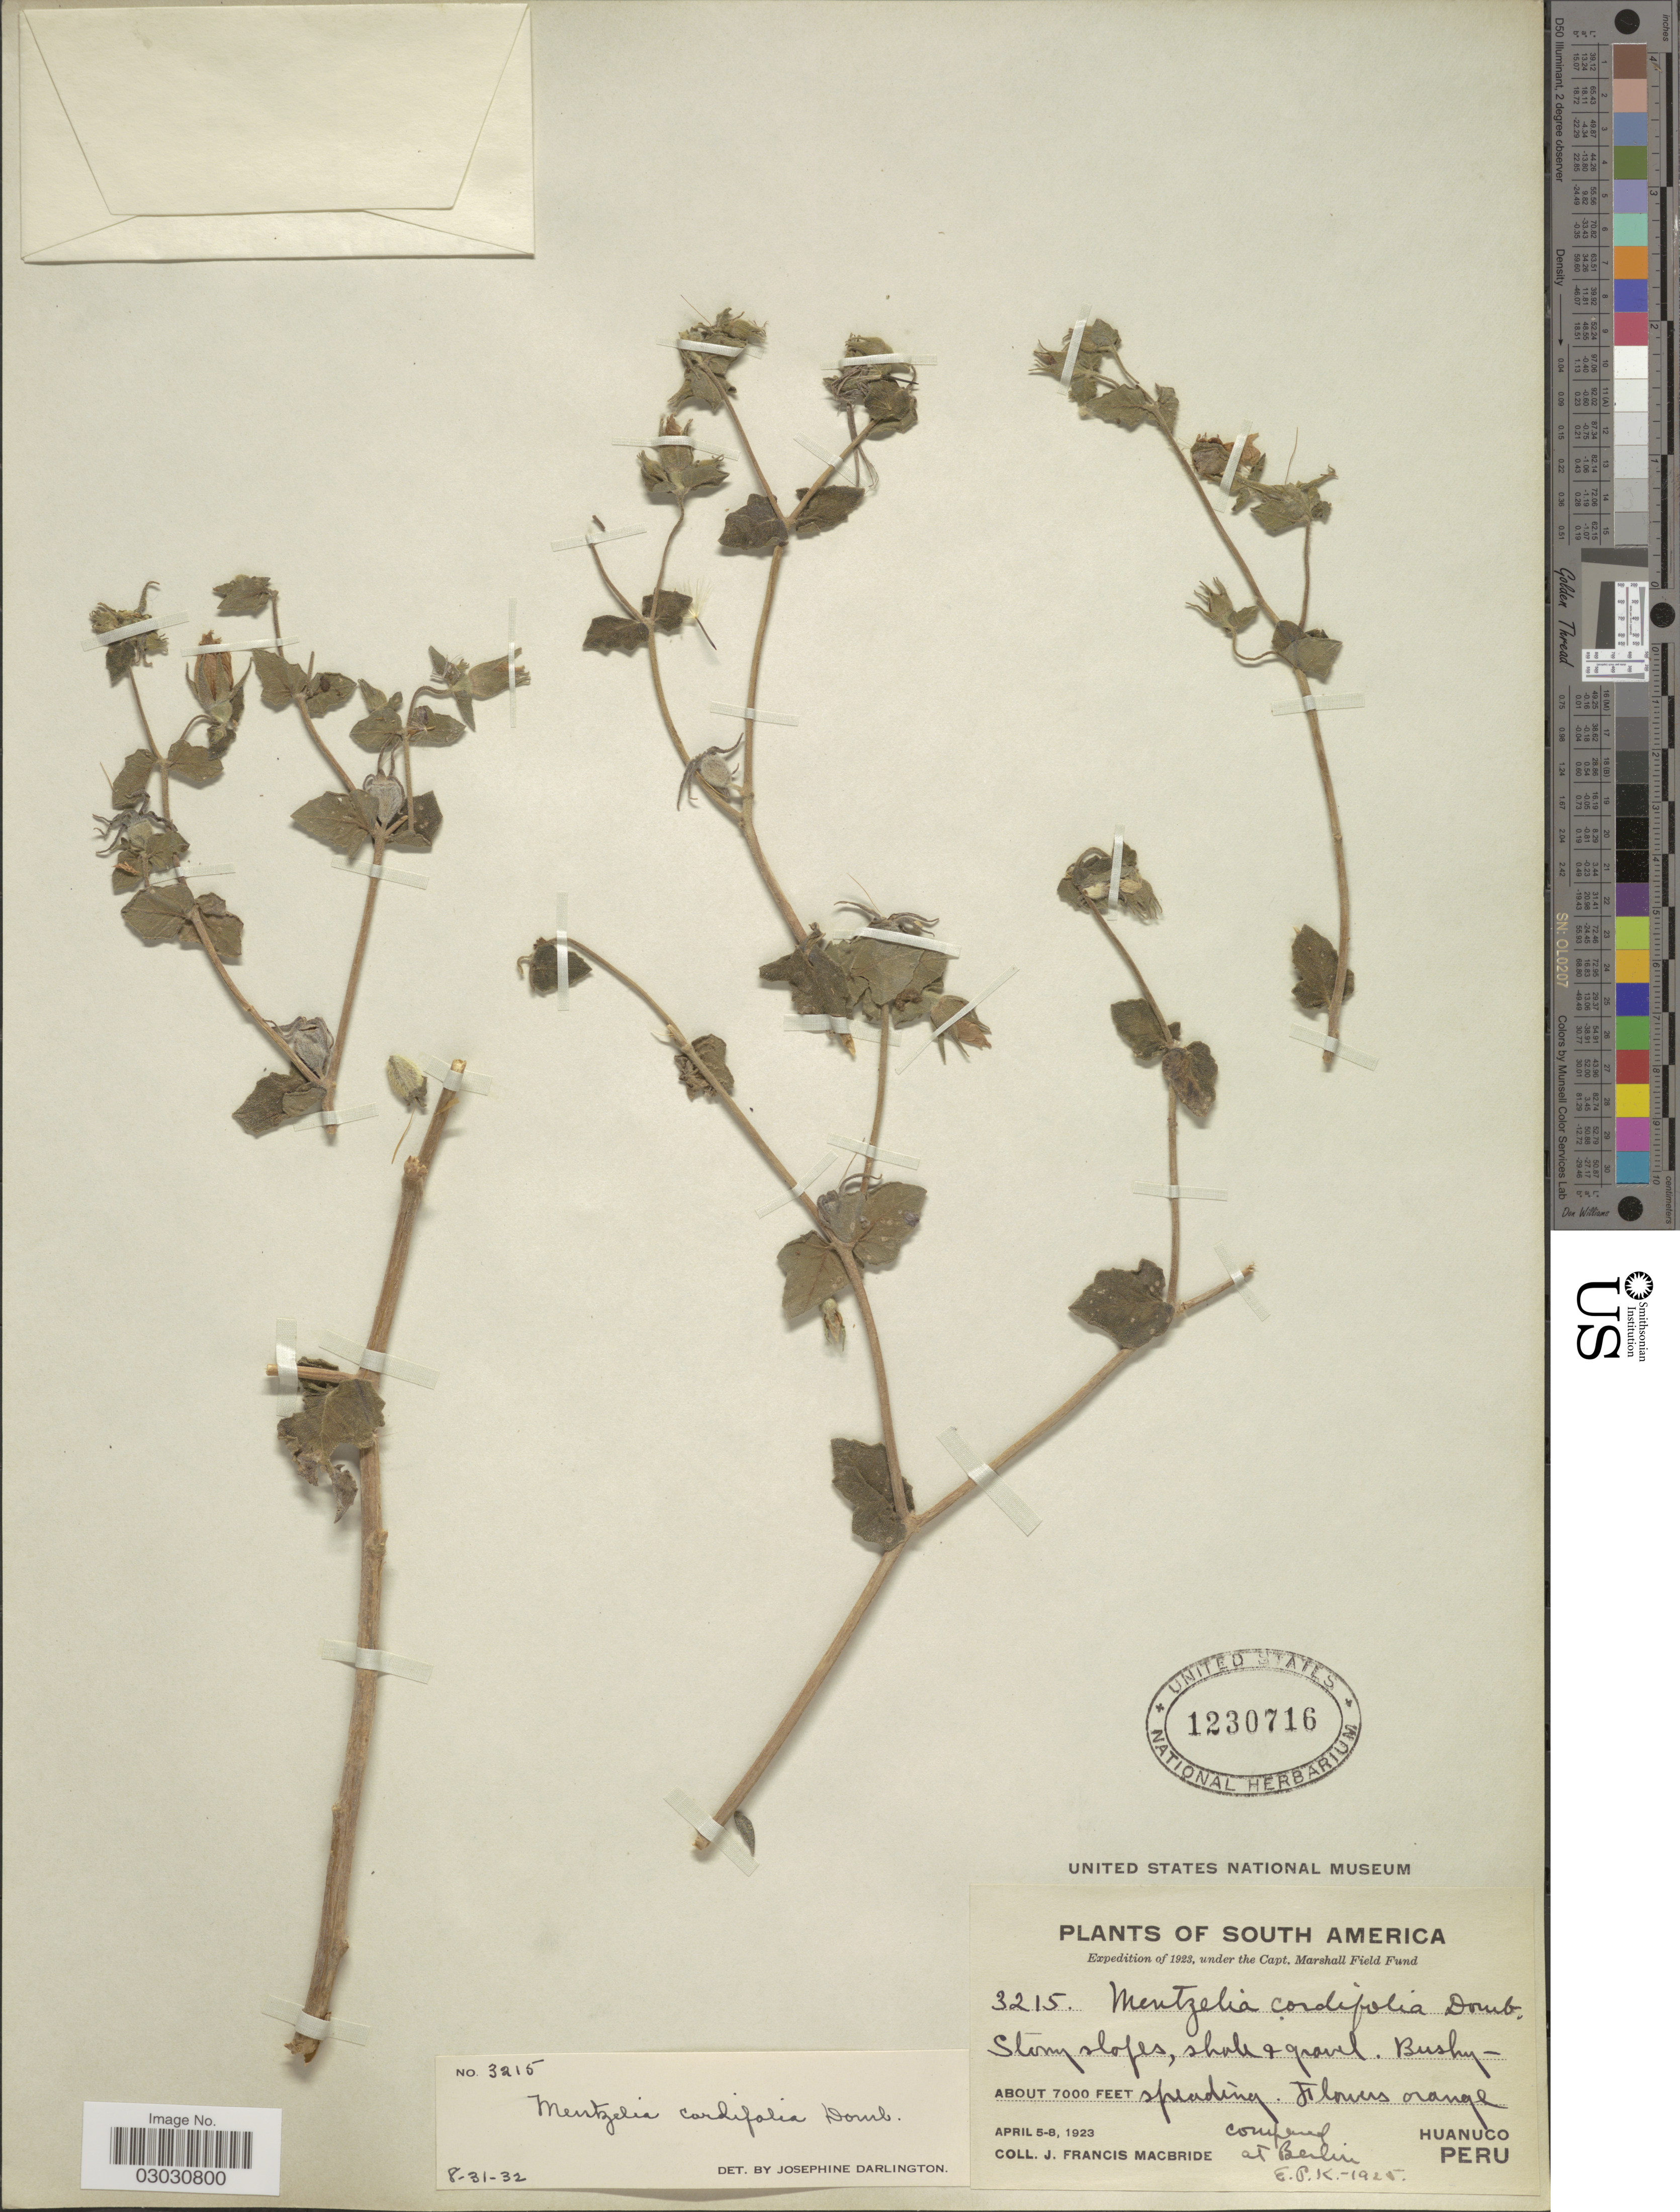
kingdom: Plantae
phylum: Tracheophyta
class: Magnoliopsida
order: Cornales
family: Loasaceae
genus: Mentzelia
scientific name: Mentzelia cordifolia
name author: Dombey ex Urb. & Gilg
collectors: J. F. Macbride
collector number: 3215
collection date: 1923-04-05/1923-04-08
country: Peru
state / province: Huánuco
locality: Berlin [unsure placement]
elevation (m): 2134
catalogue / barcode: US 1230716